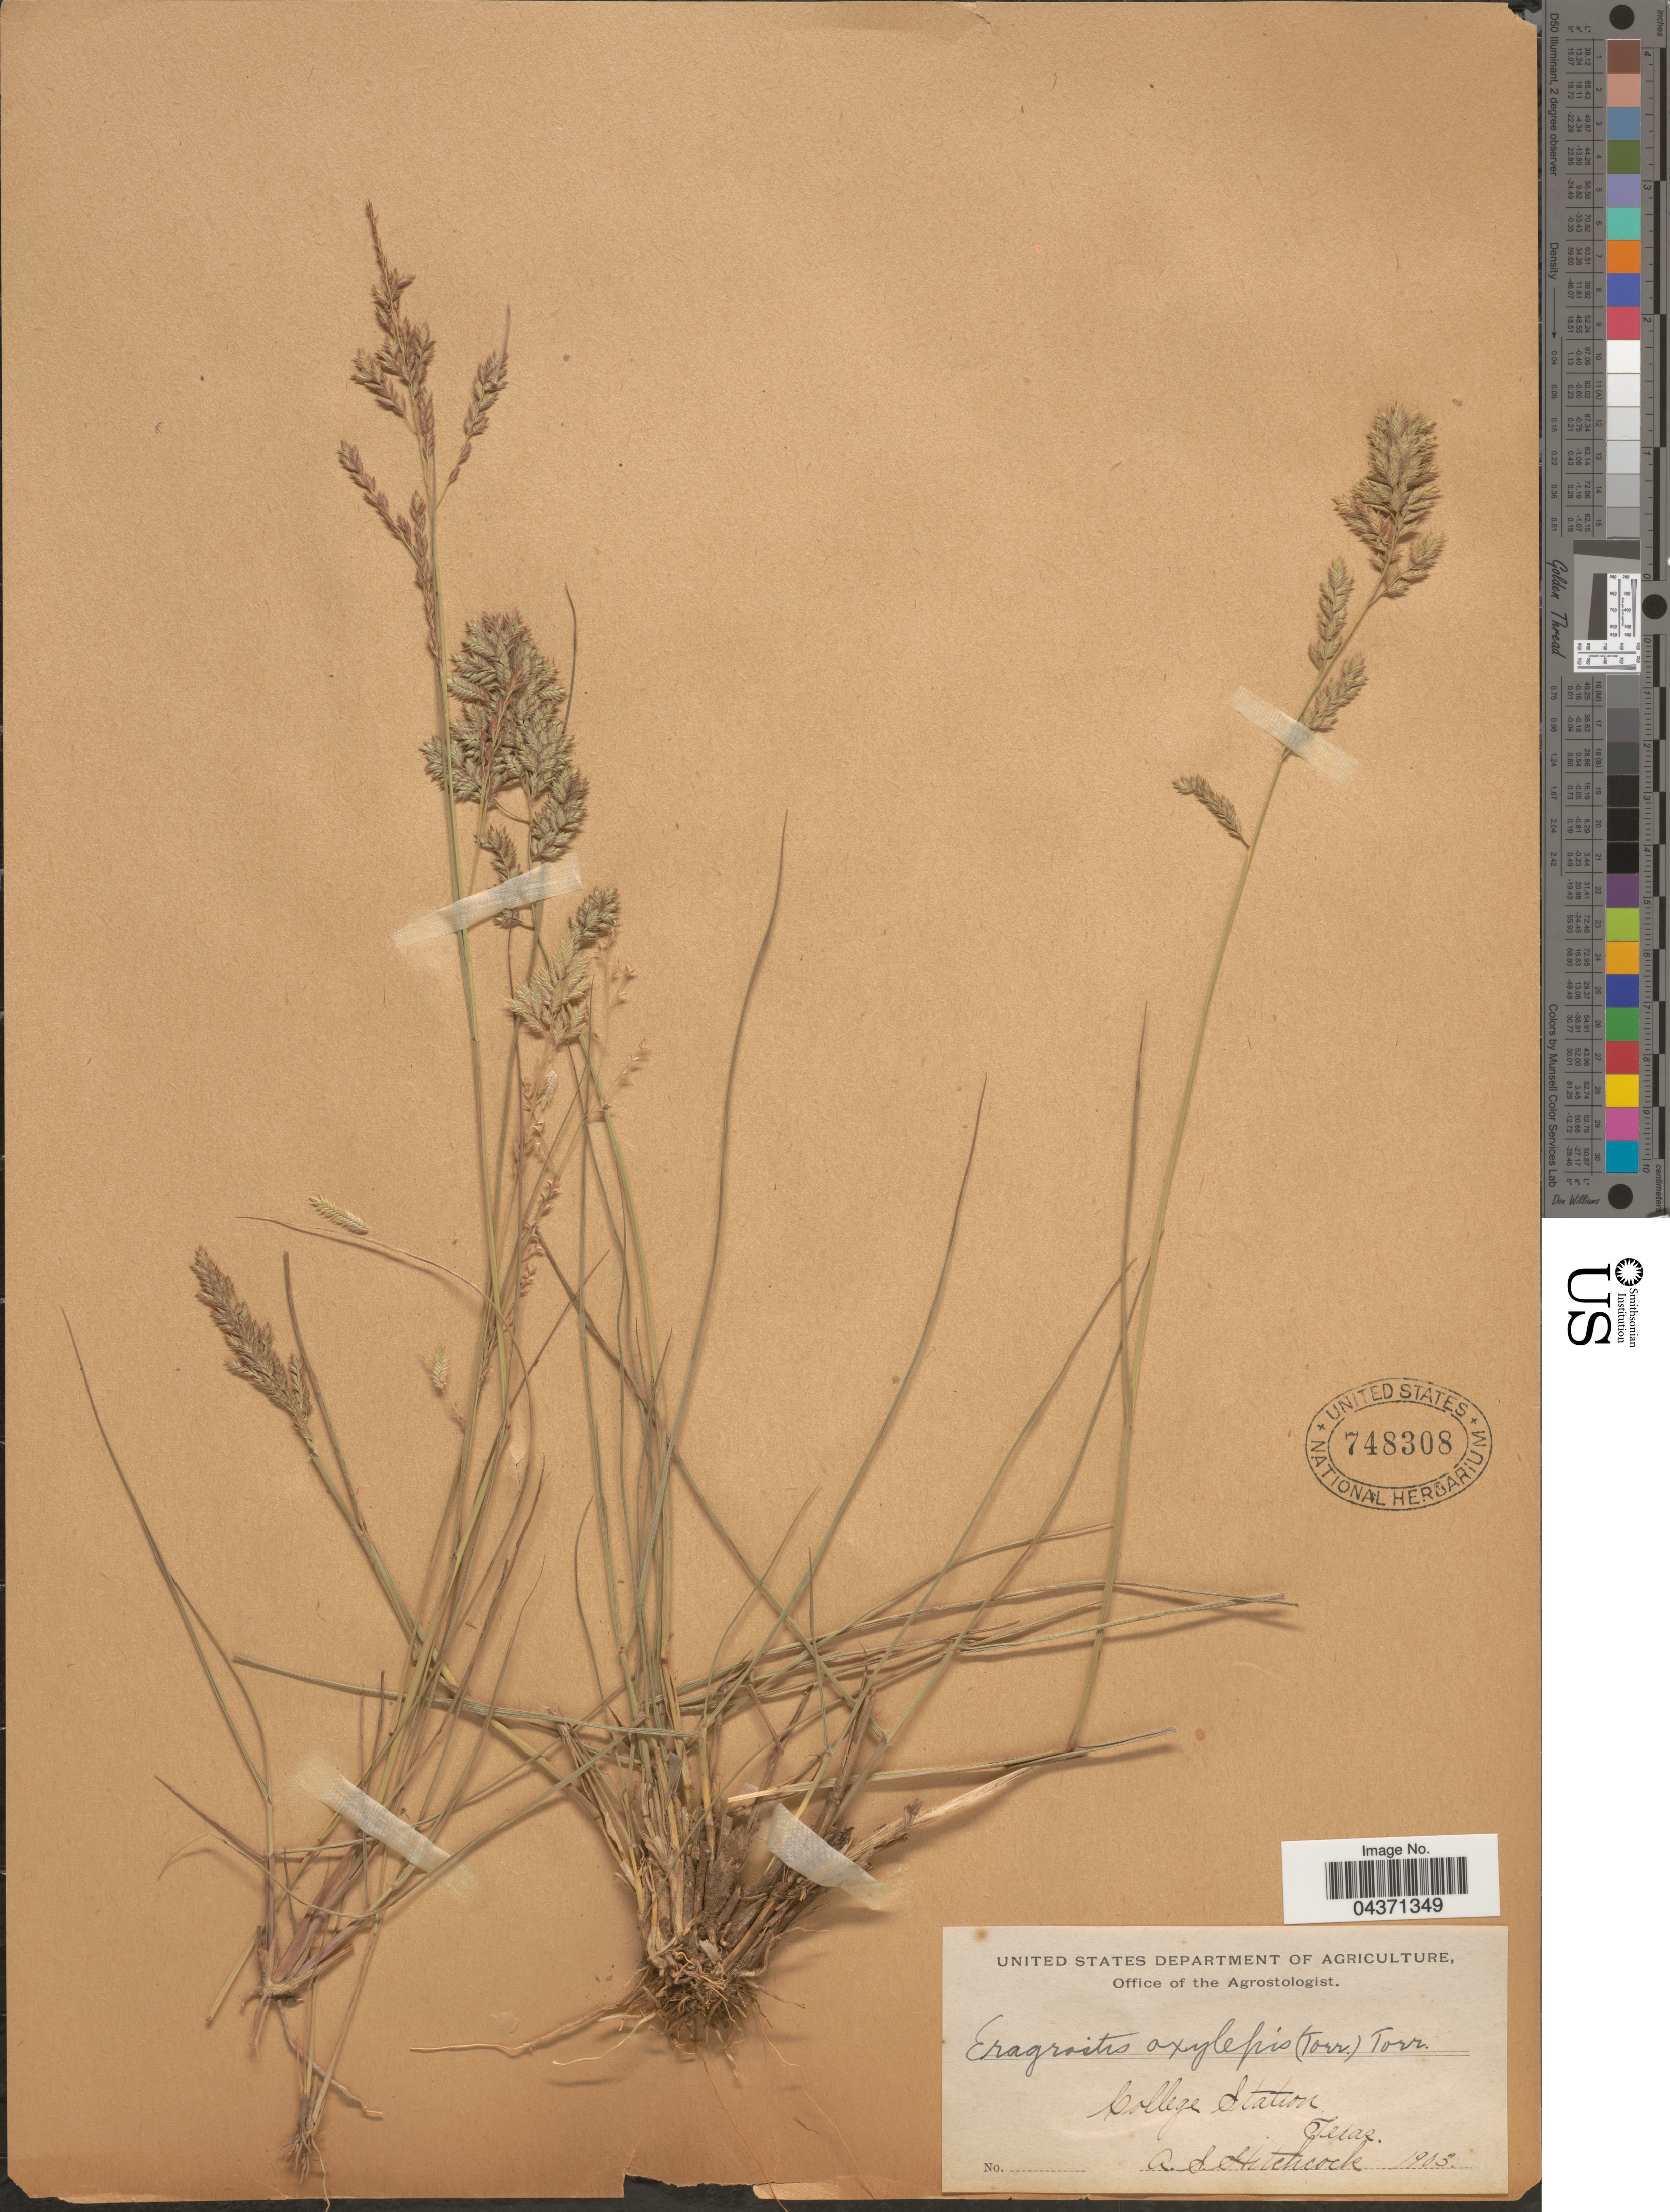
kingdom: Plantae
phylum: Tracheophyta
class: Liliopsida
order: Poales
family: Poaceae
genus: Eragrostis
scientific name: Eragrostis secundiflora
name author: J. Presl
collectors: A. S. Hitchcock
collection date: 1903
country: United States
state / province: Texas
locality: College Station.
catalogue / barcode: US 748308